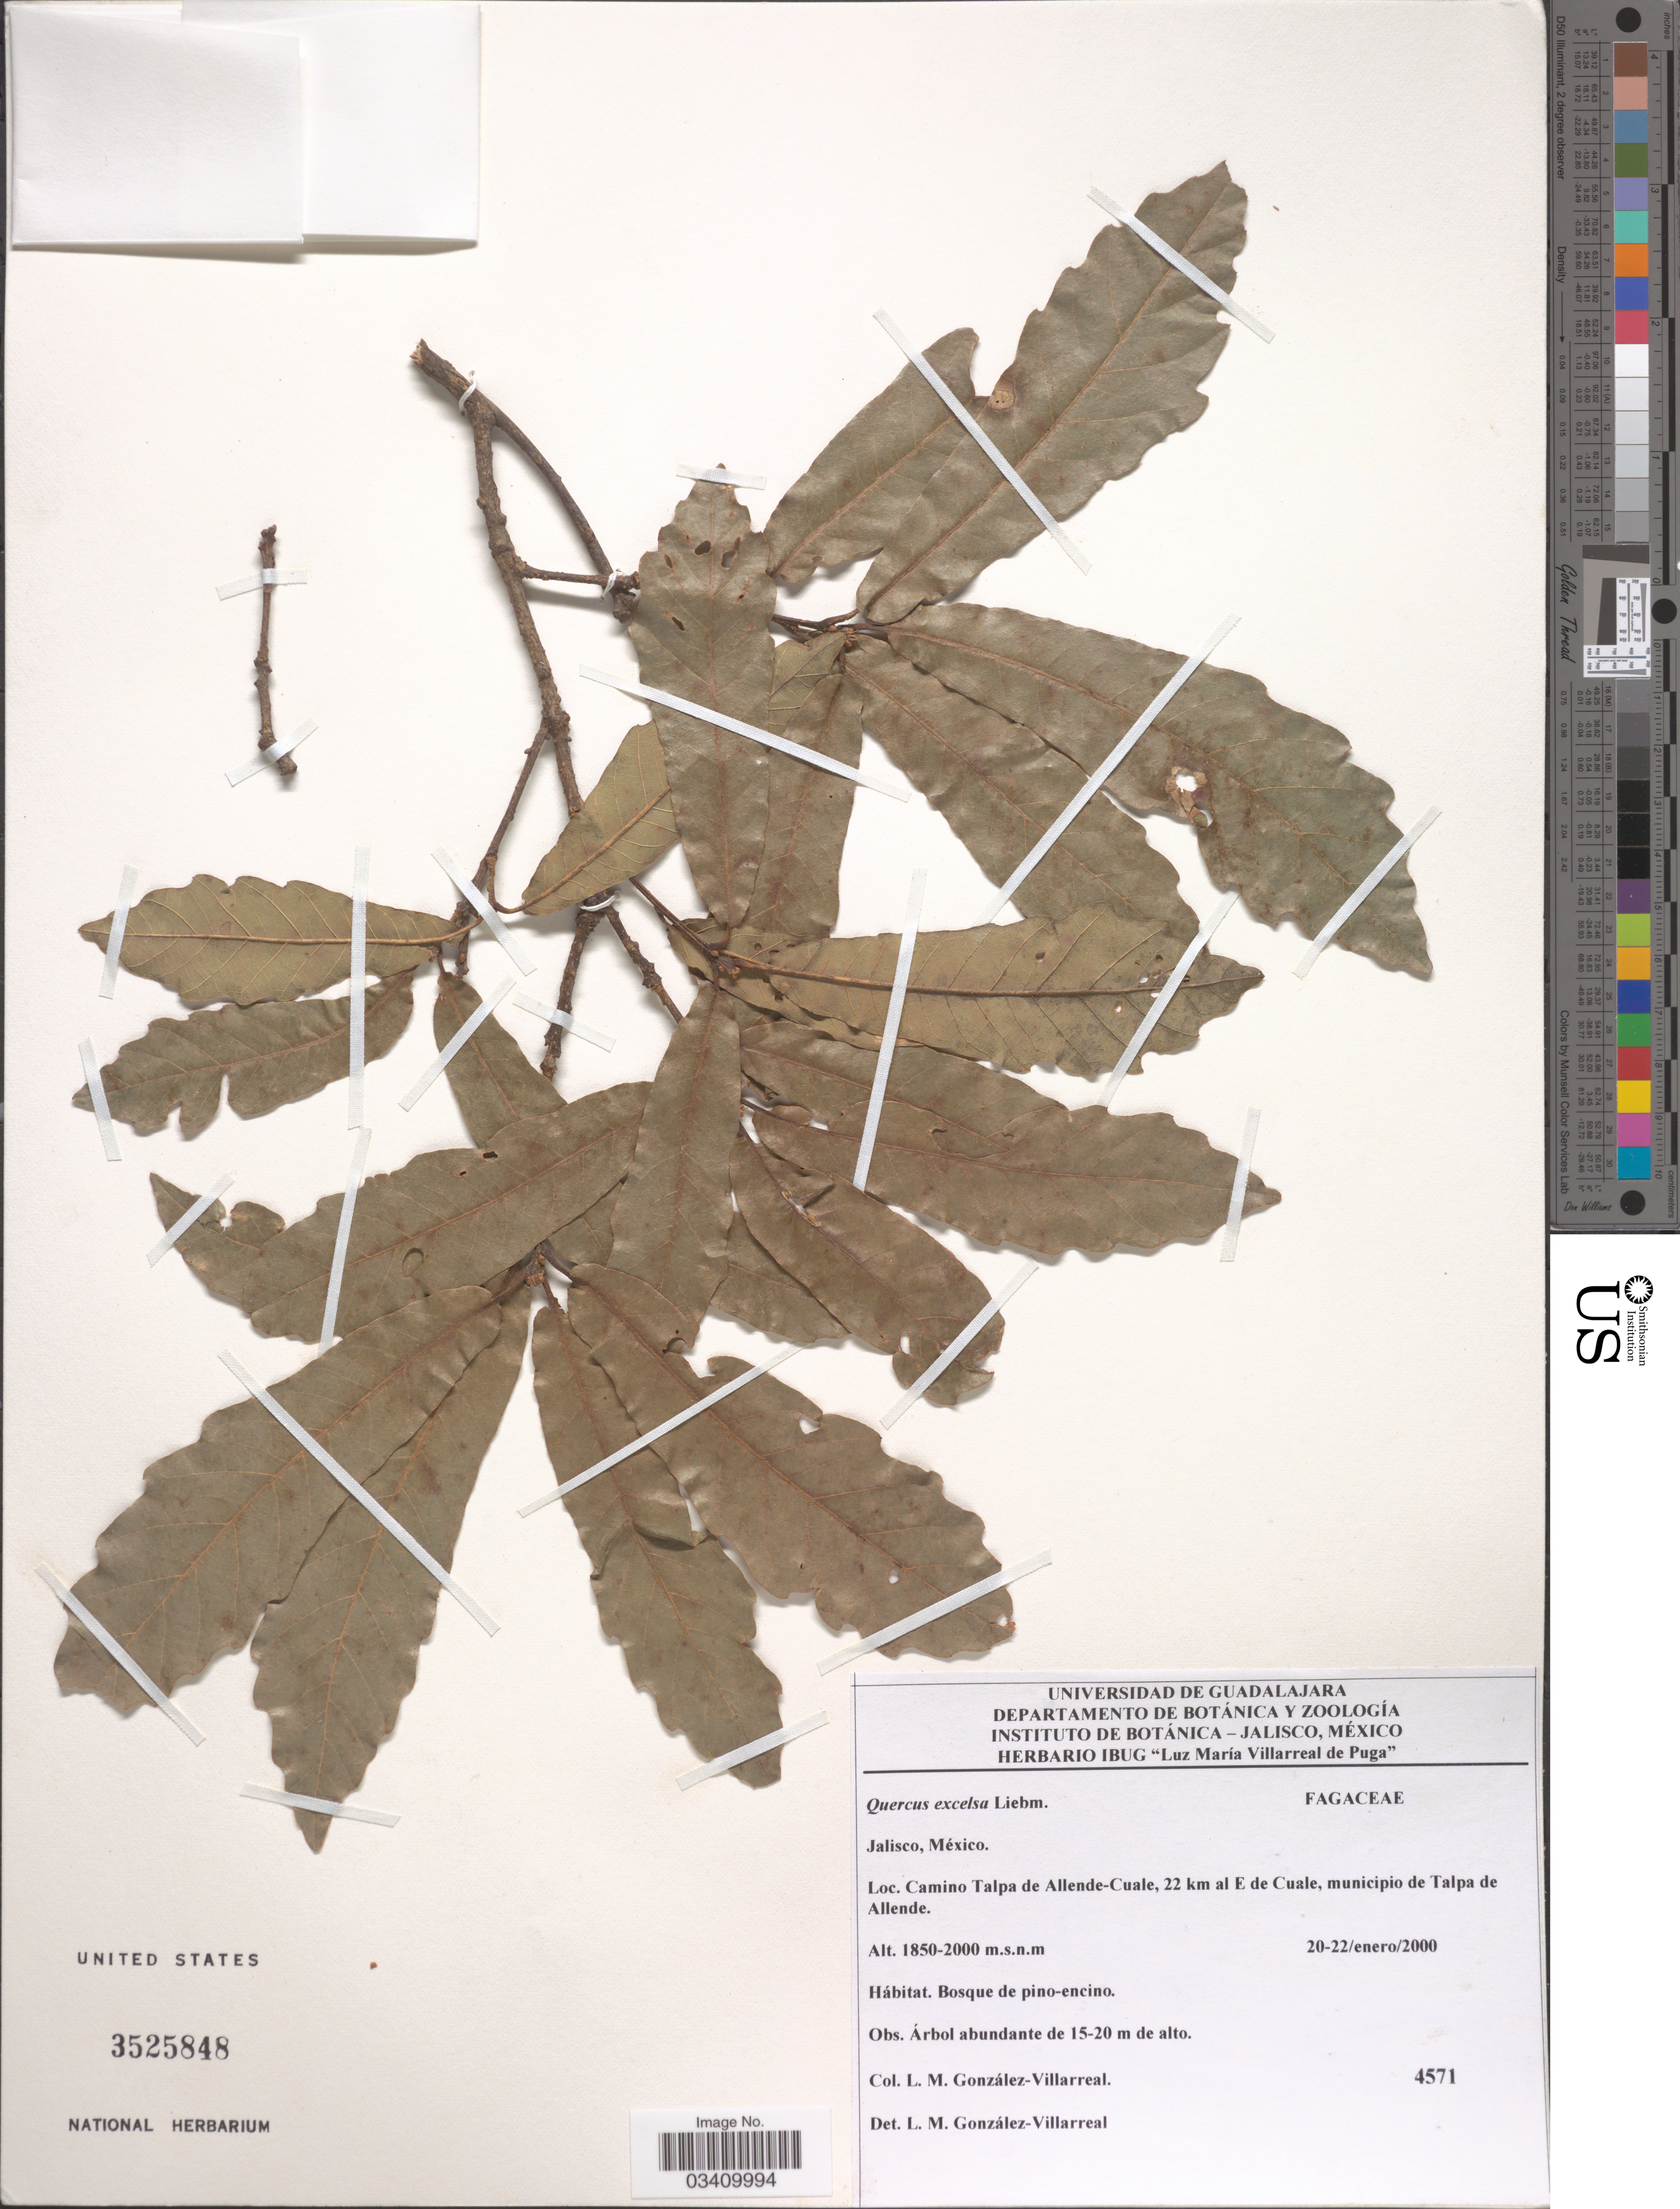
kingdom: Plantae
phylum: Tracheophyta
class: Magnoliopsida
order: Fagales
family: Fagaceae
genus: Quercus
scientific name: Quercus excelsa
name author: Liebm.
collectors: L. M. González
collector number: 4571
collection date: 2000-01-20/2000-01-22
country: Mexico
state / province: Jalisco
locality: Camino Talpa de Allende-Cuale, 22 km al E de Cuale, municipio de Talpa de Allende.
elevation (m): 1850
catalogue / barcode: US 3525848